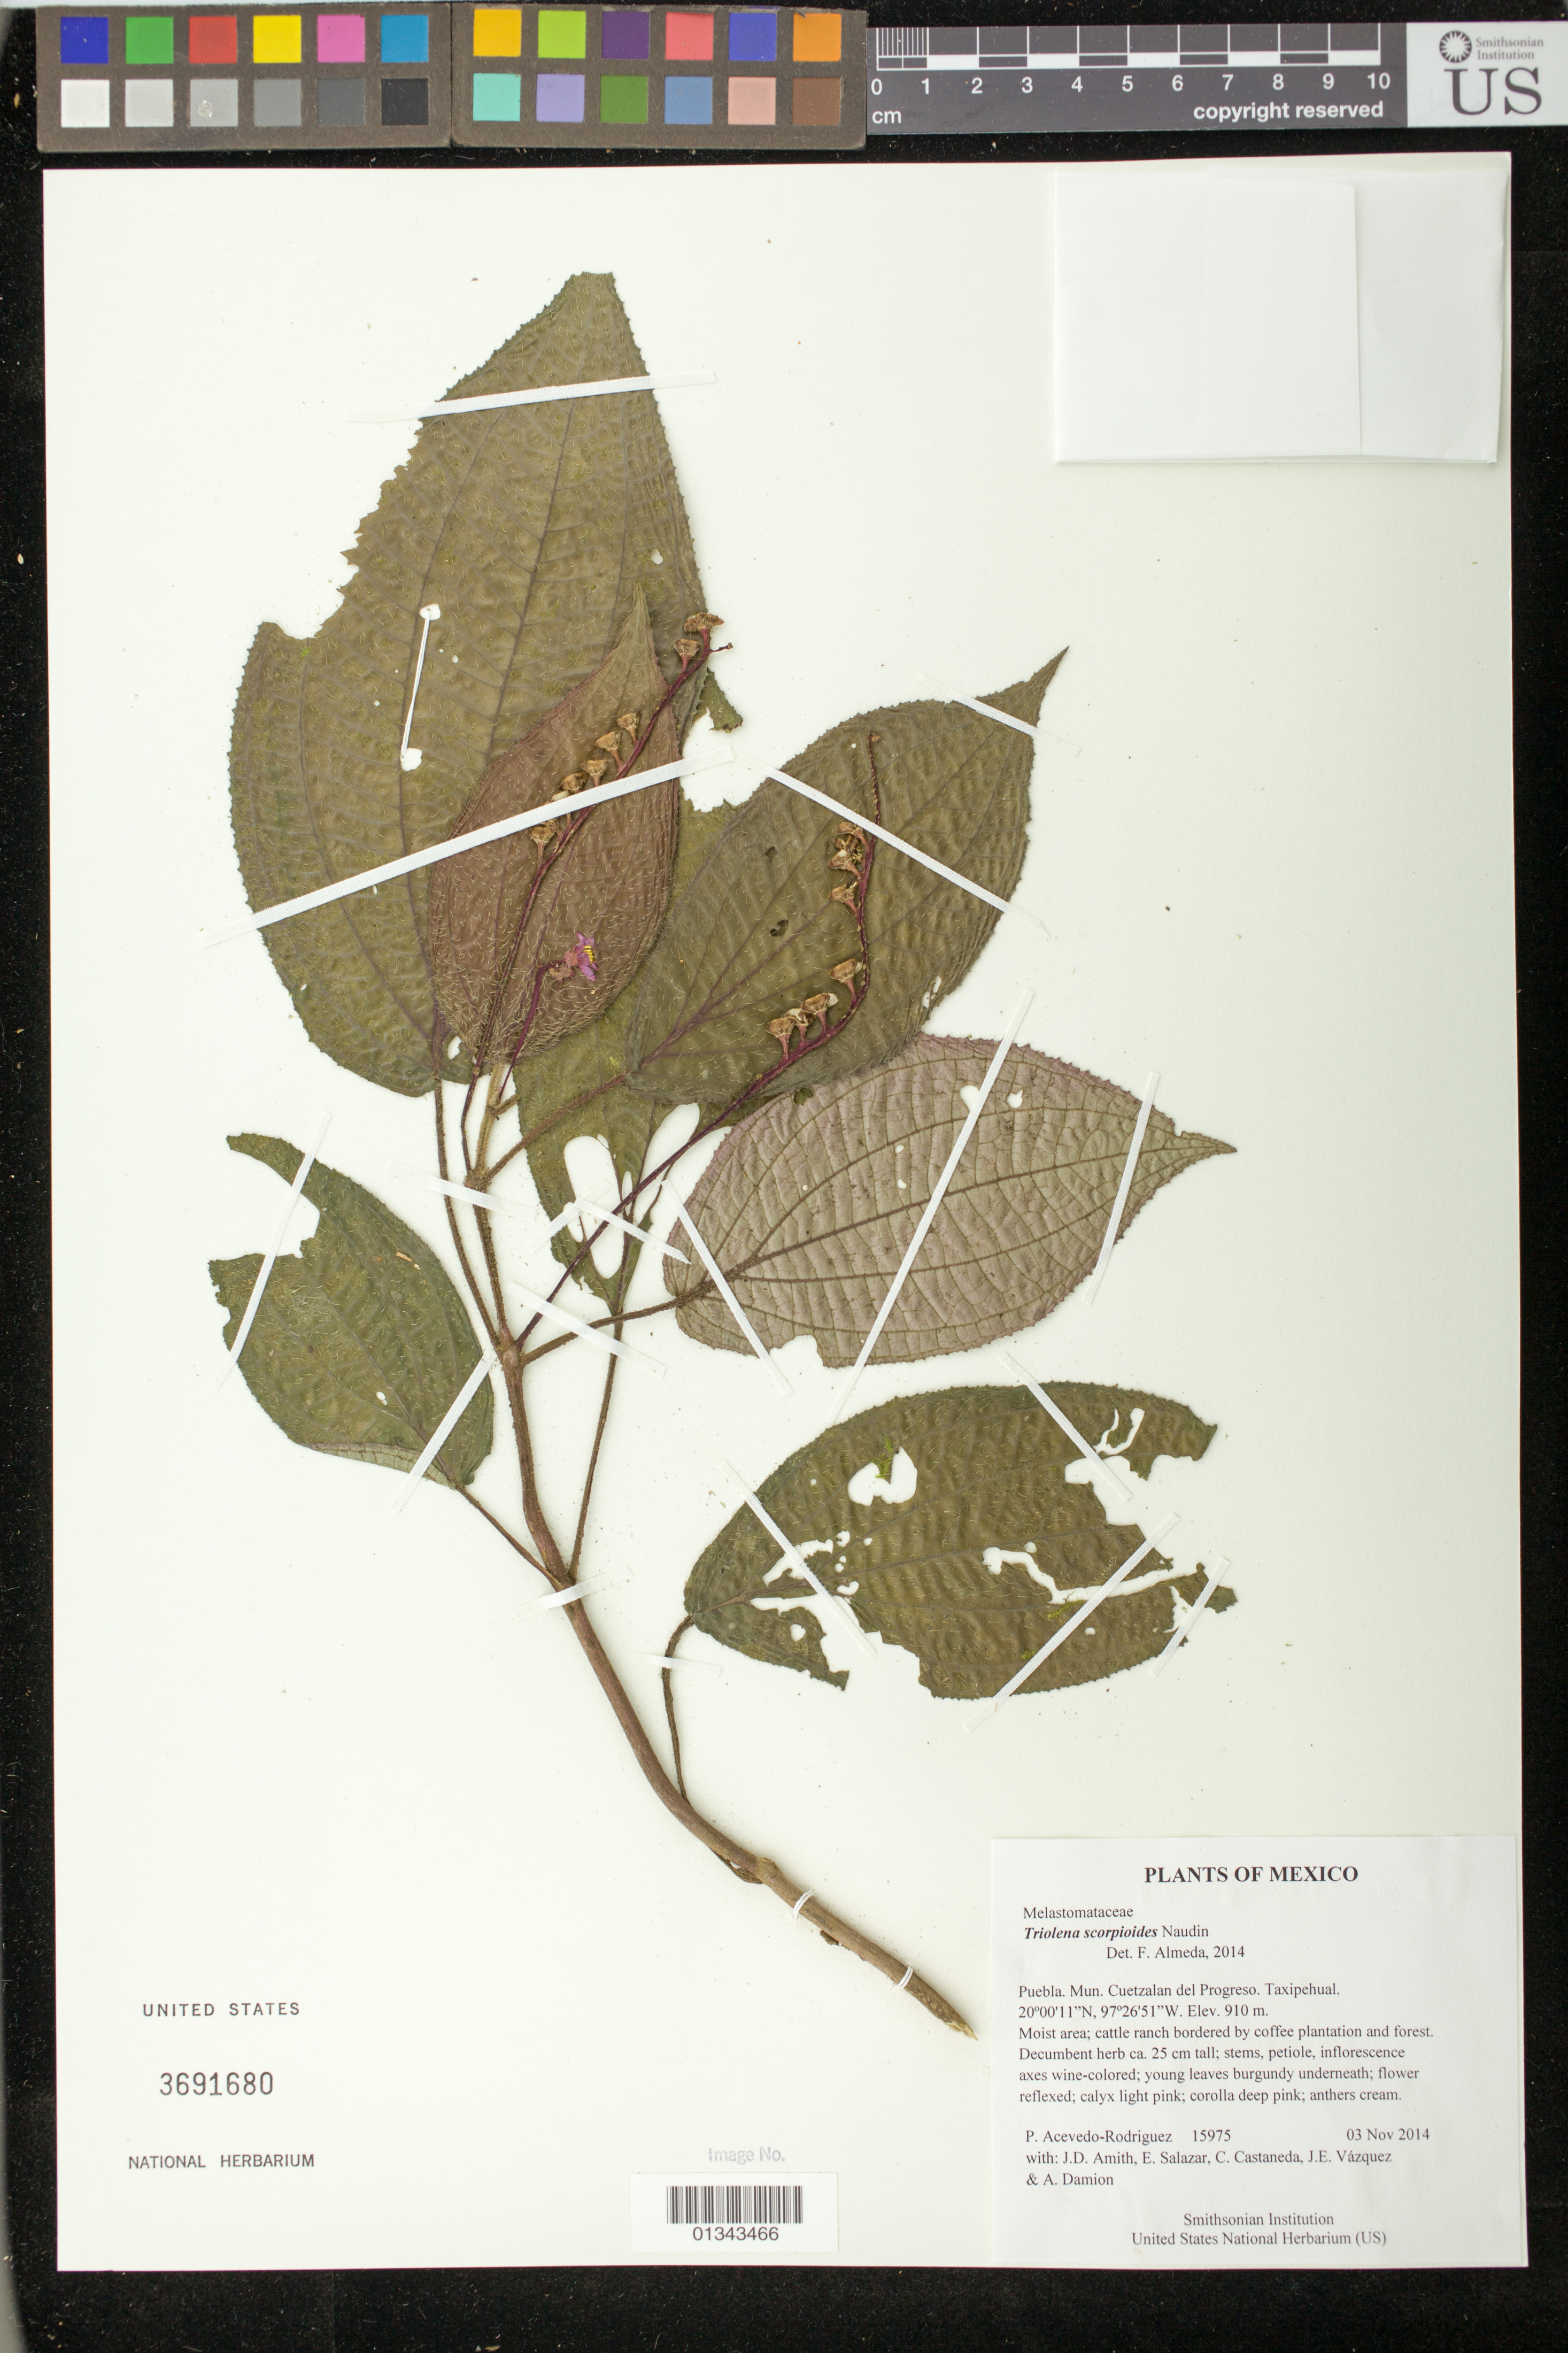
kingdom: Plantae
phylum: Tracheophyta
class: Magnoliopsida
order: Myrtales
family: Melastomataceae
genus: Triolena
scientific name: Triolena scorpioides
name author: Naudin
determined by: Almeda, F.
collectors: P. Acevedo-Rodr., J. D. Amith, E. Salazar, C. Castaneda, J. E. Vázquez & A. Damion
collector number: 15975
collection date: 2014-11-03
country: Mexico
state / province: Puebla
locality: Mun. Cuetzalan del Progreso. Taxipehual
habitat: Moist area; cattle ranch bordered with coffee plant. and forest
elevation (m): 910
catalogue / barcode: US 3691680